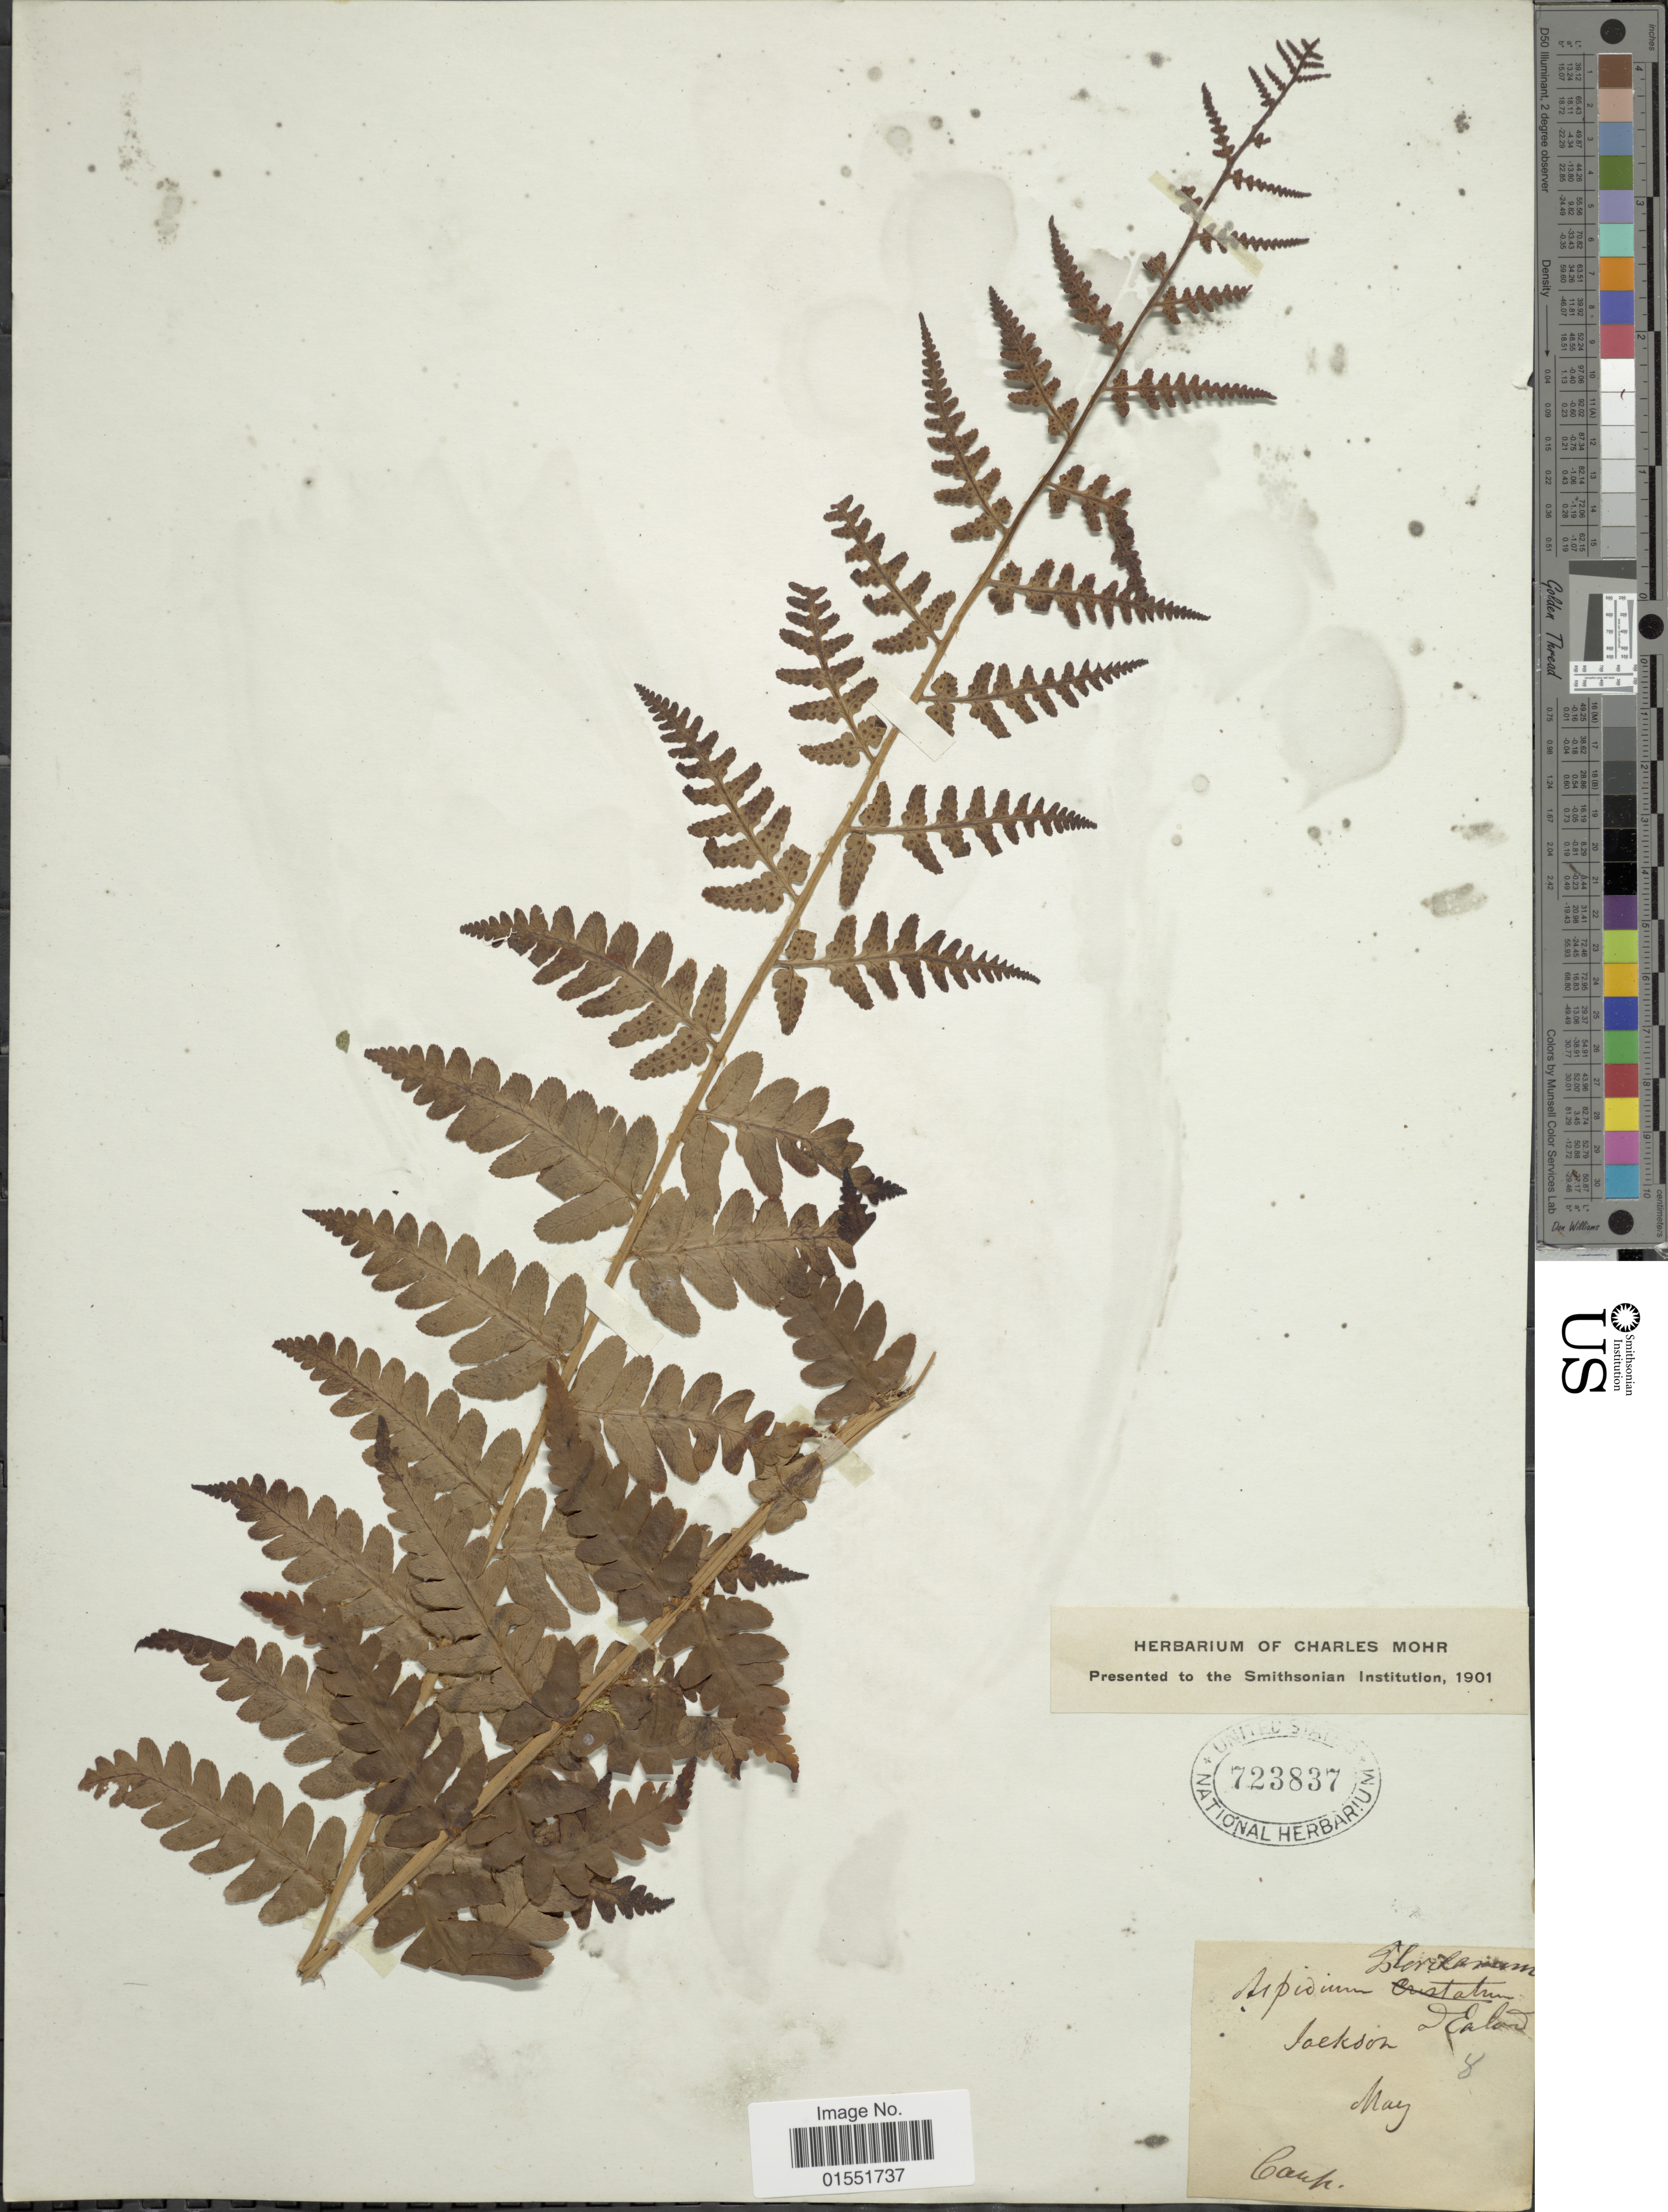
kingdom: Plantae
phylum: Tracheophyta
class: Polypodiopsida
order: Polypodiales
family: Dryopteridaceae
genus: Dryopteris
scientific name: Dryopteris ludoviciana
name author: (Kunze) Small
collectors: Camp, --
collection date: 1901-05-08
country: United States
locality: Jackson Camp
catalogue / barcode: US 723837